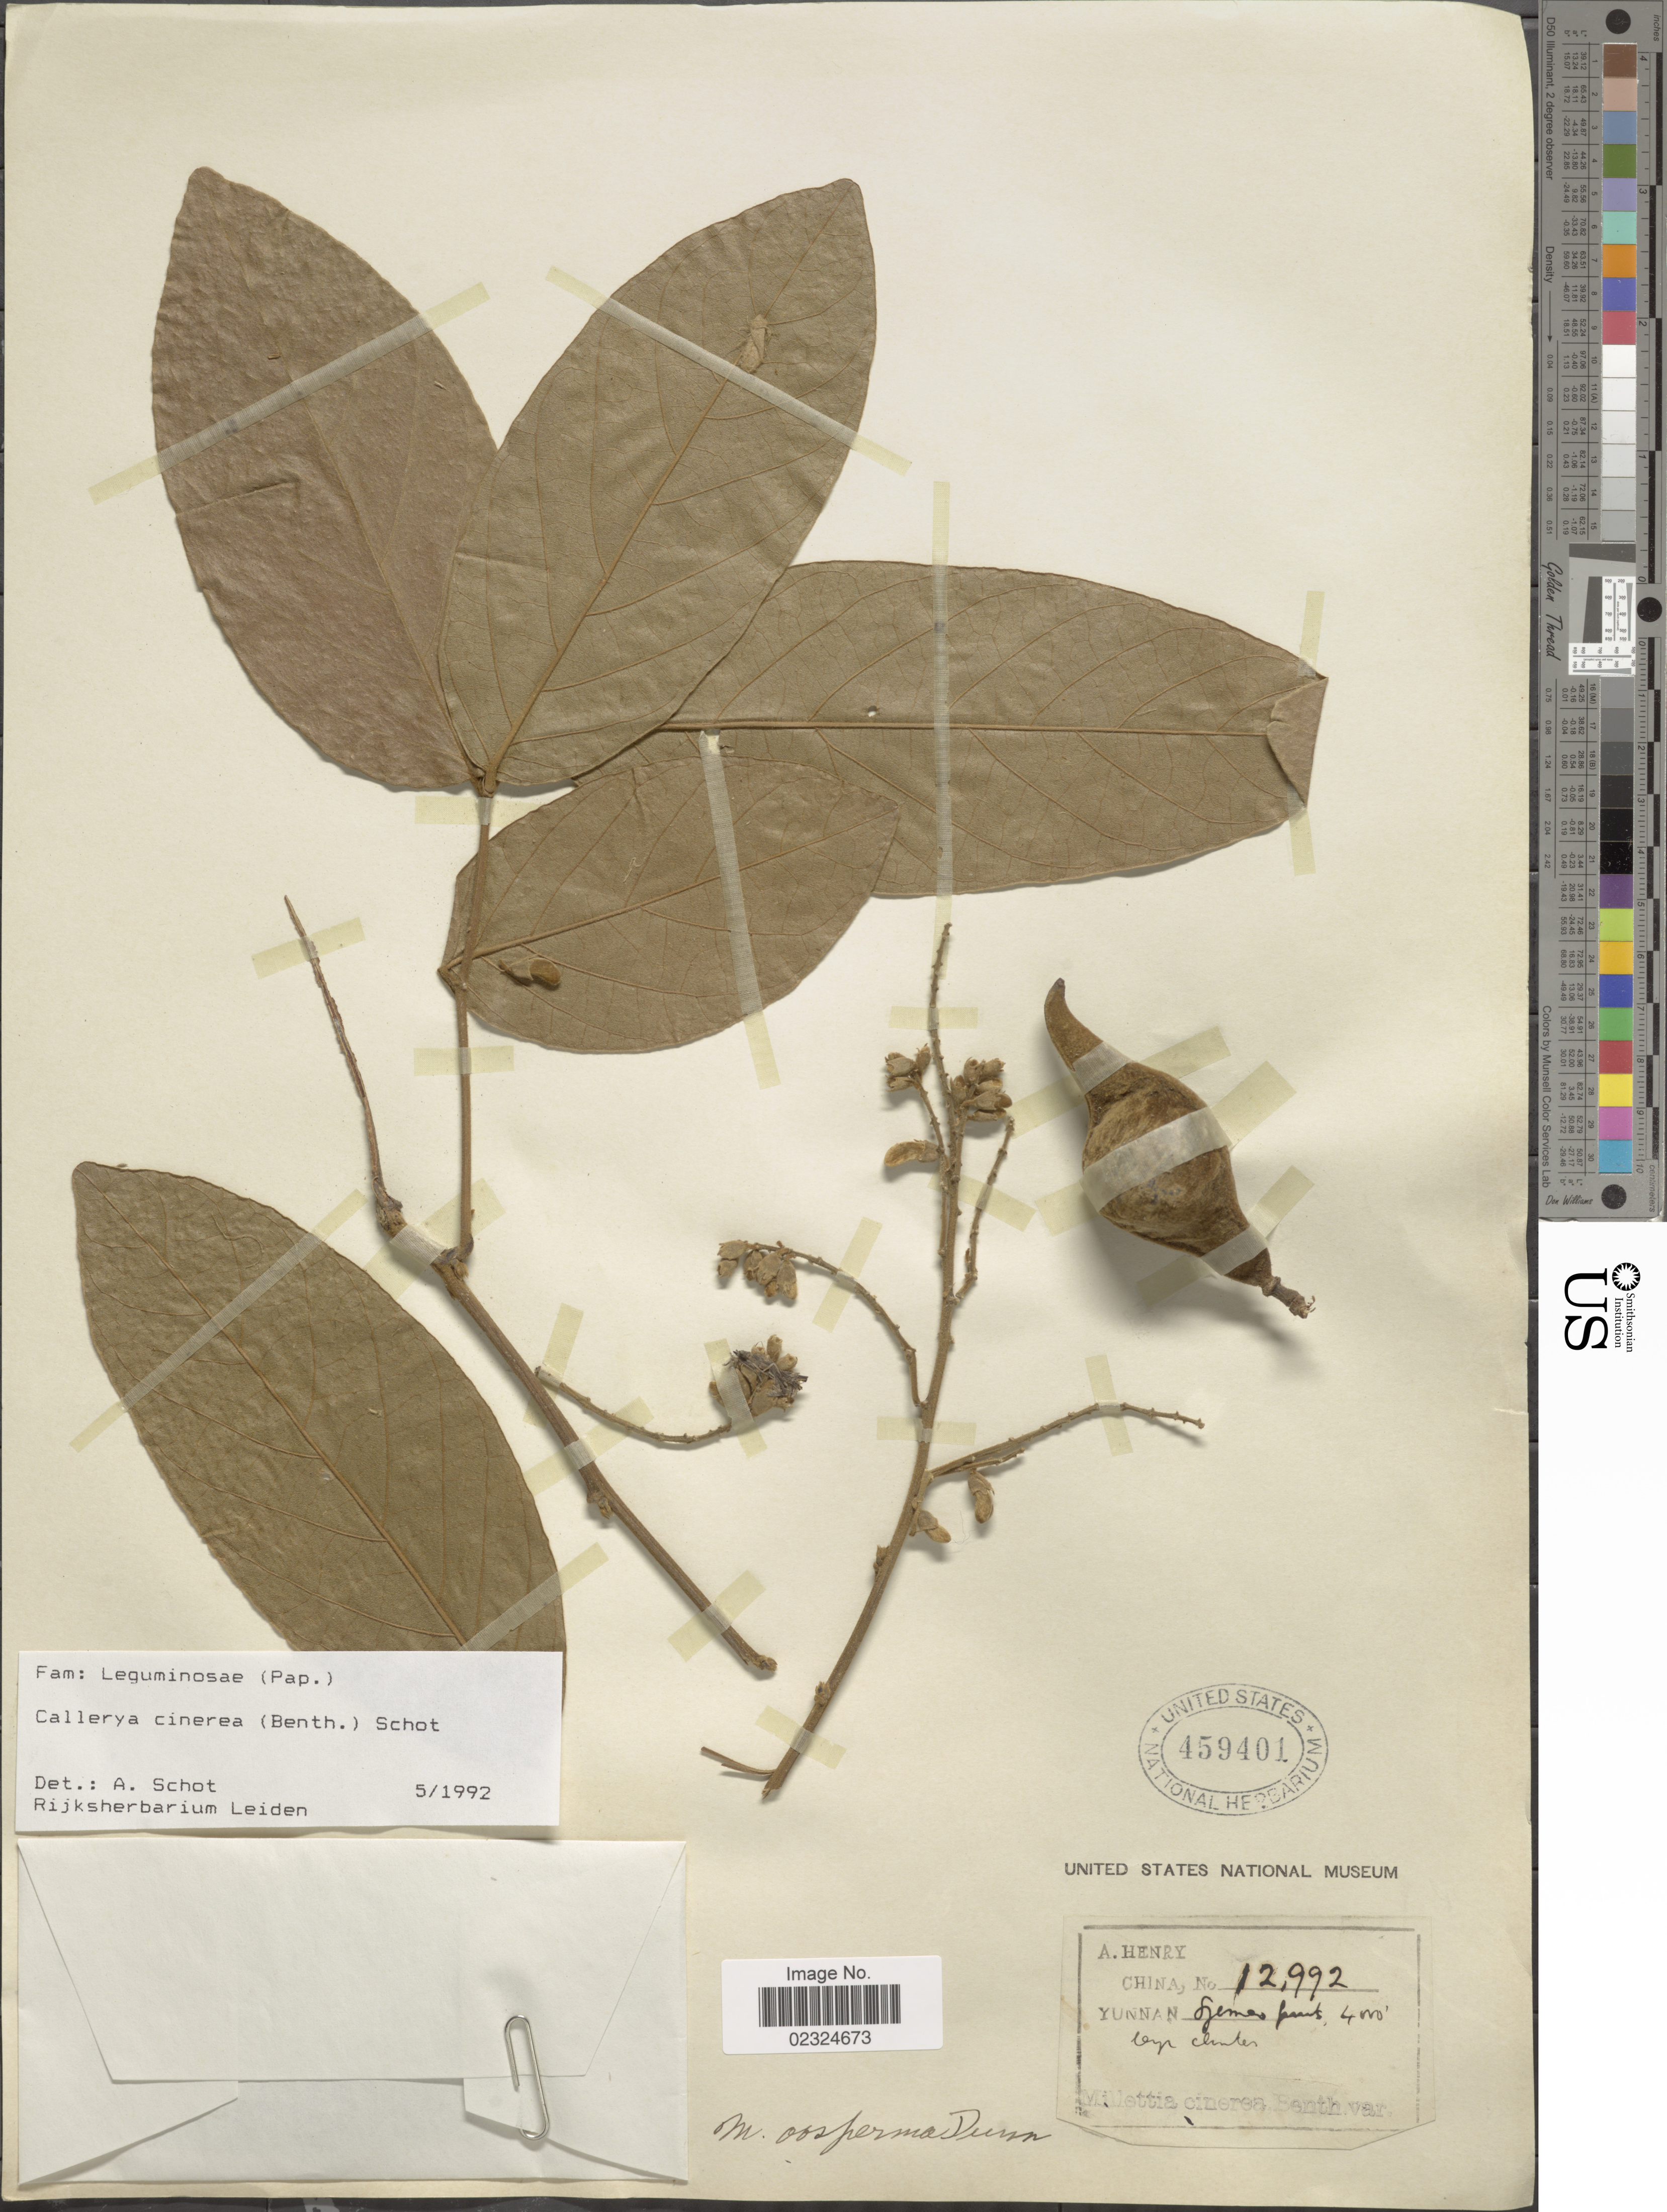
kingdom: Plantae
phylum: Tracheophyta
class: Magnoliopsida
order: Fabales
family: Fabaceae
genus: Callerya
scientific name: Callerya cinerea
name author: (Benth.) Schot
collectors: A. Henry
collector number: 12992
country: China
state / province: Yunnan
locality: Szemao forest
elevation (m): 1219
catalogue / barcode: US 459401